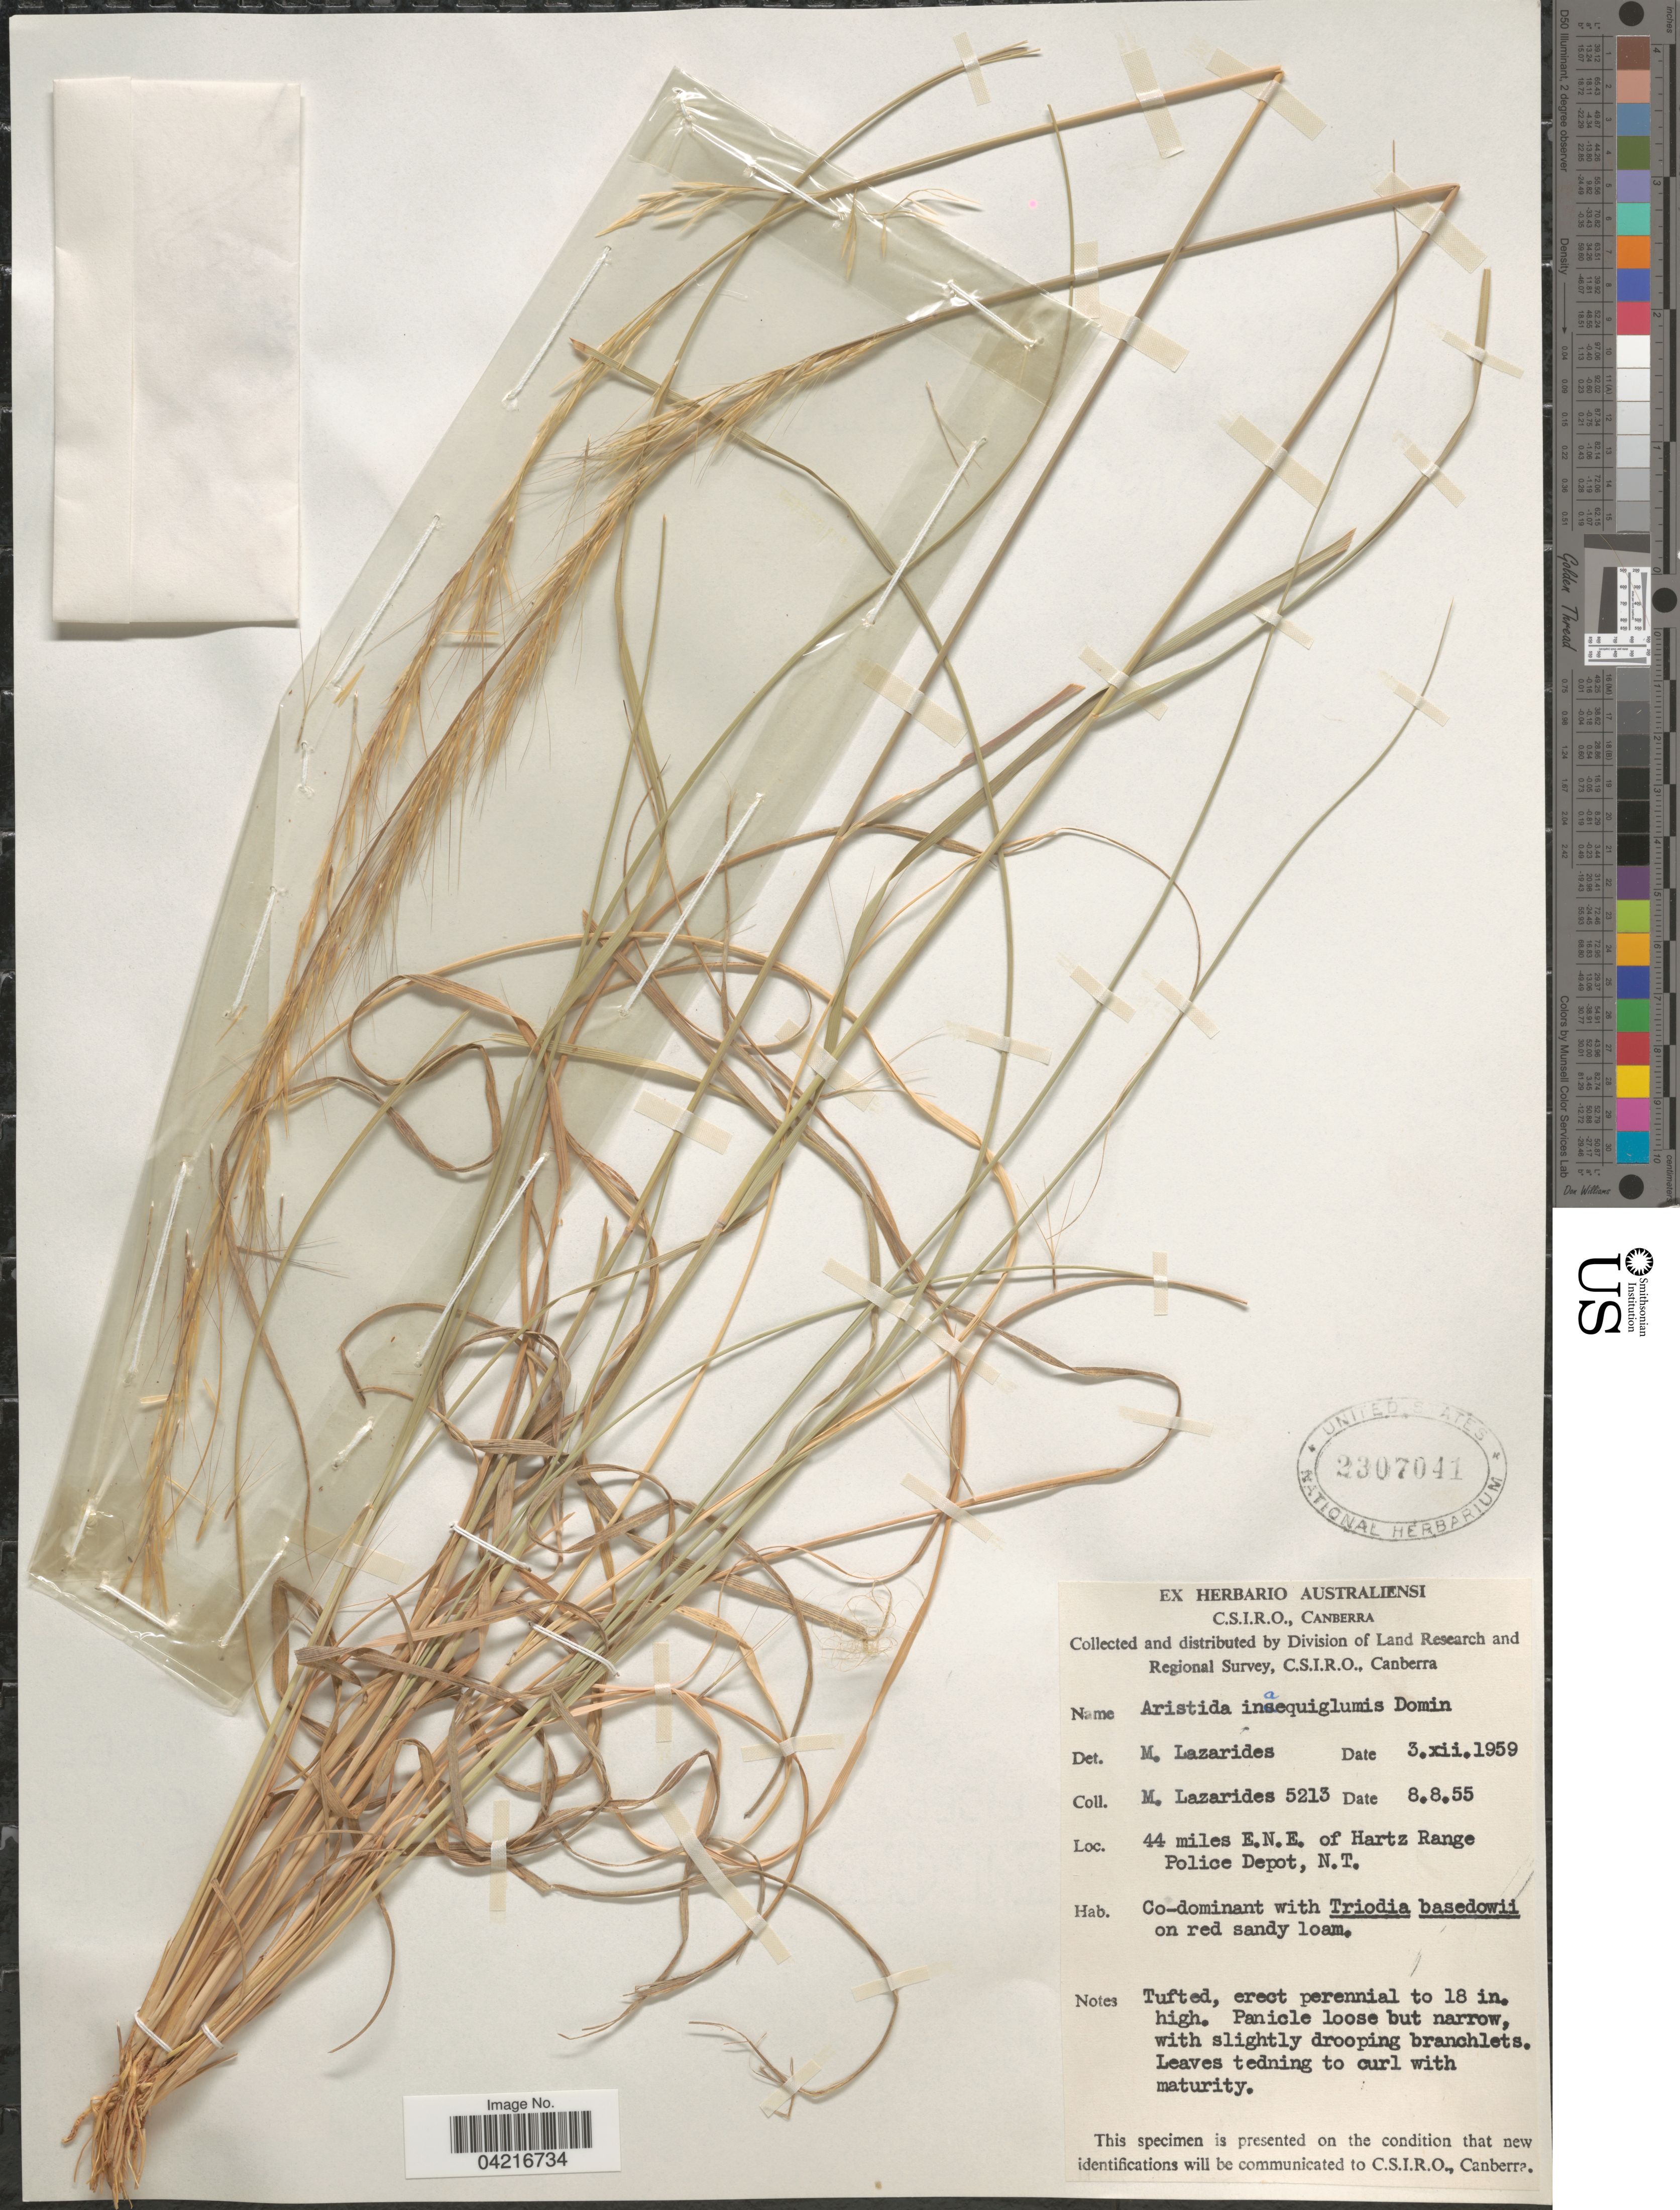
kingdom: Plantae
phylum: Tracheophyta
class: Liliopsida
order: Poales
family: Poaceae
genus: Aristida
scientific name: Aristida inaequiglumis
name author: Domin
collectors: M. Lazarides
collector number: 5213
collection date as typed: Transcribed d/m/y: 8/8/55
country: Australia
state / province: Northern Territory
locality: Division of Land Research and Regional Survey, C.S.I.R.O. 44 miles E.N.E. of Hartz Range Police Depot, N.T.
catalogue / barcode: US 2307041